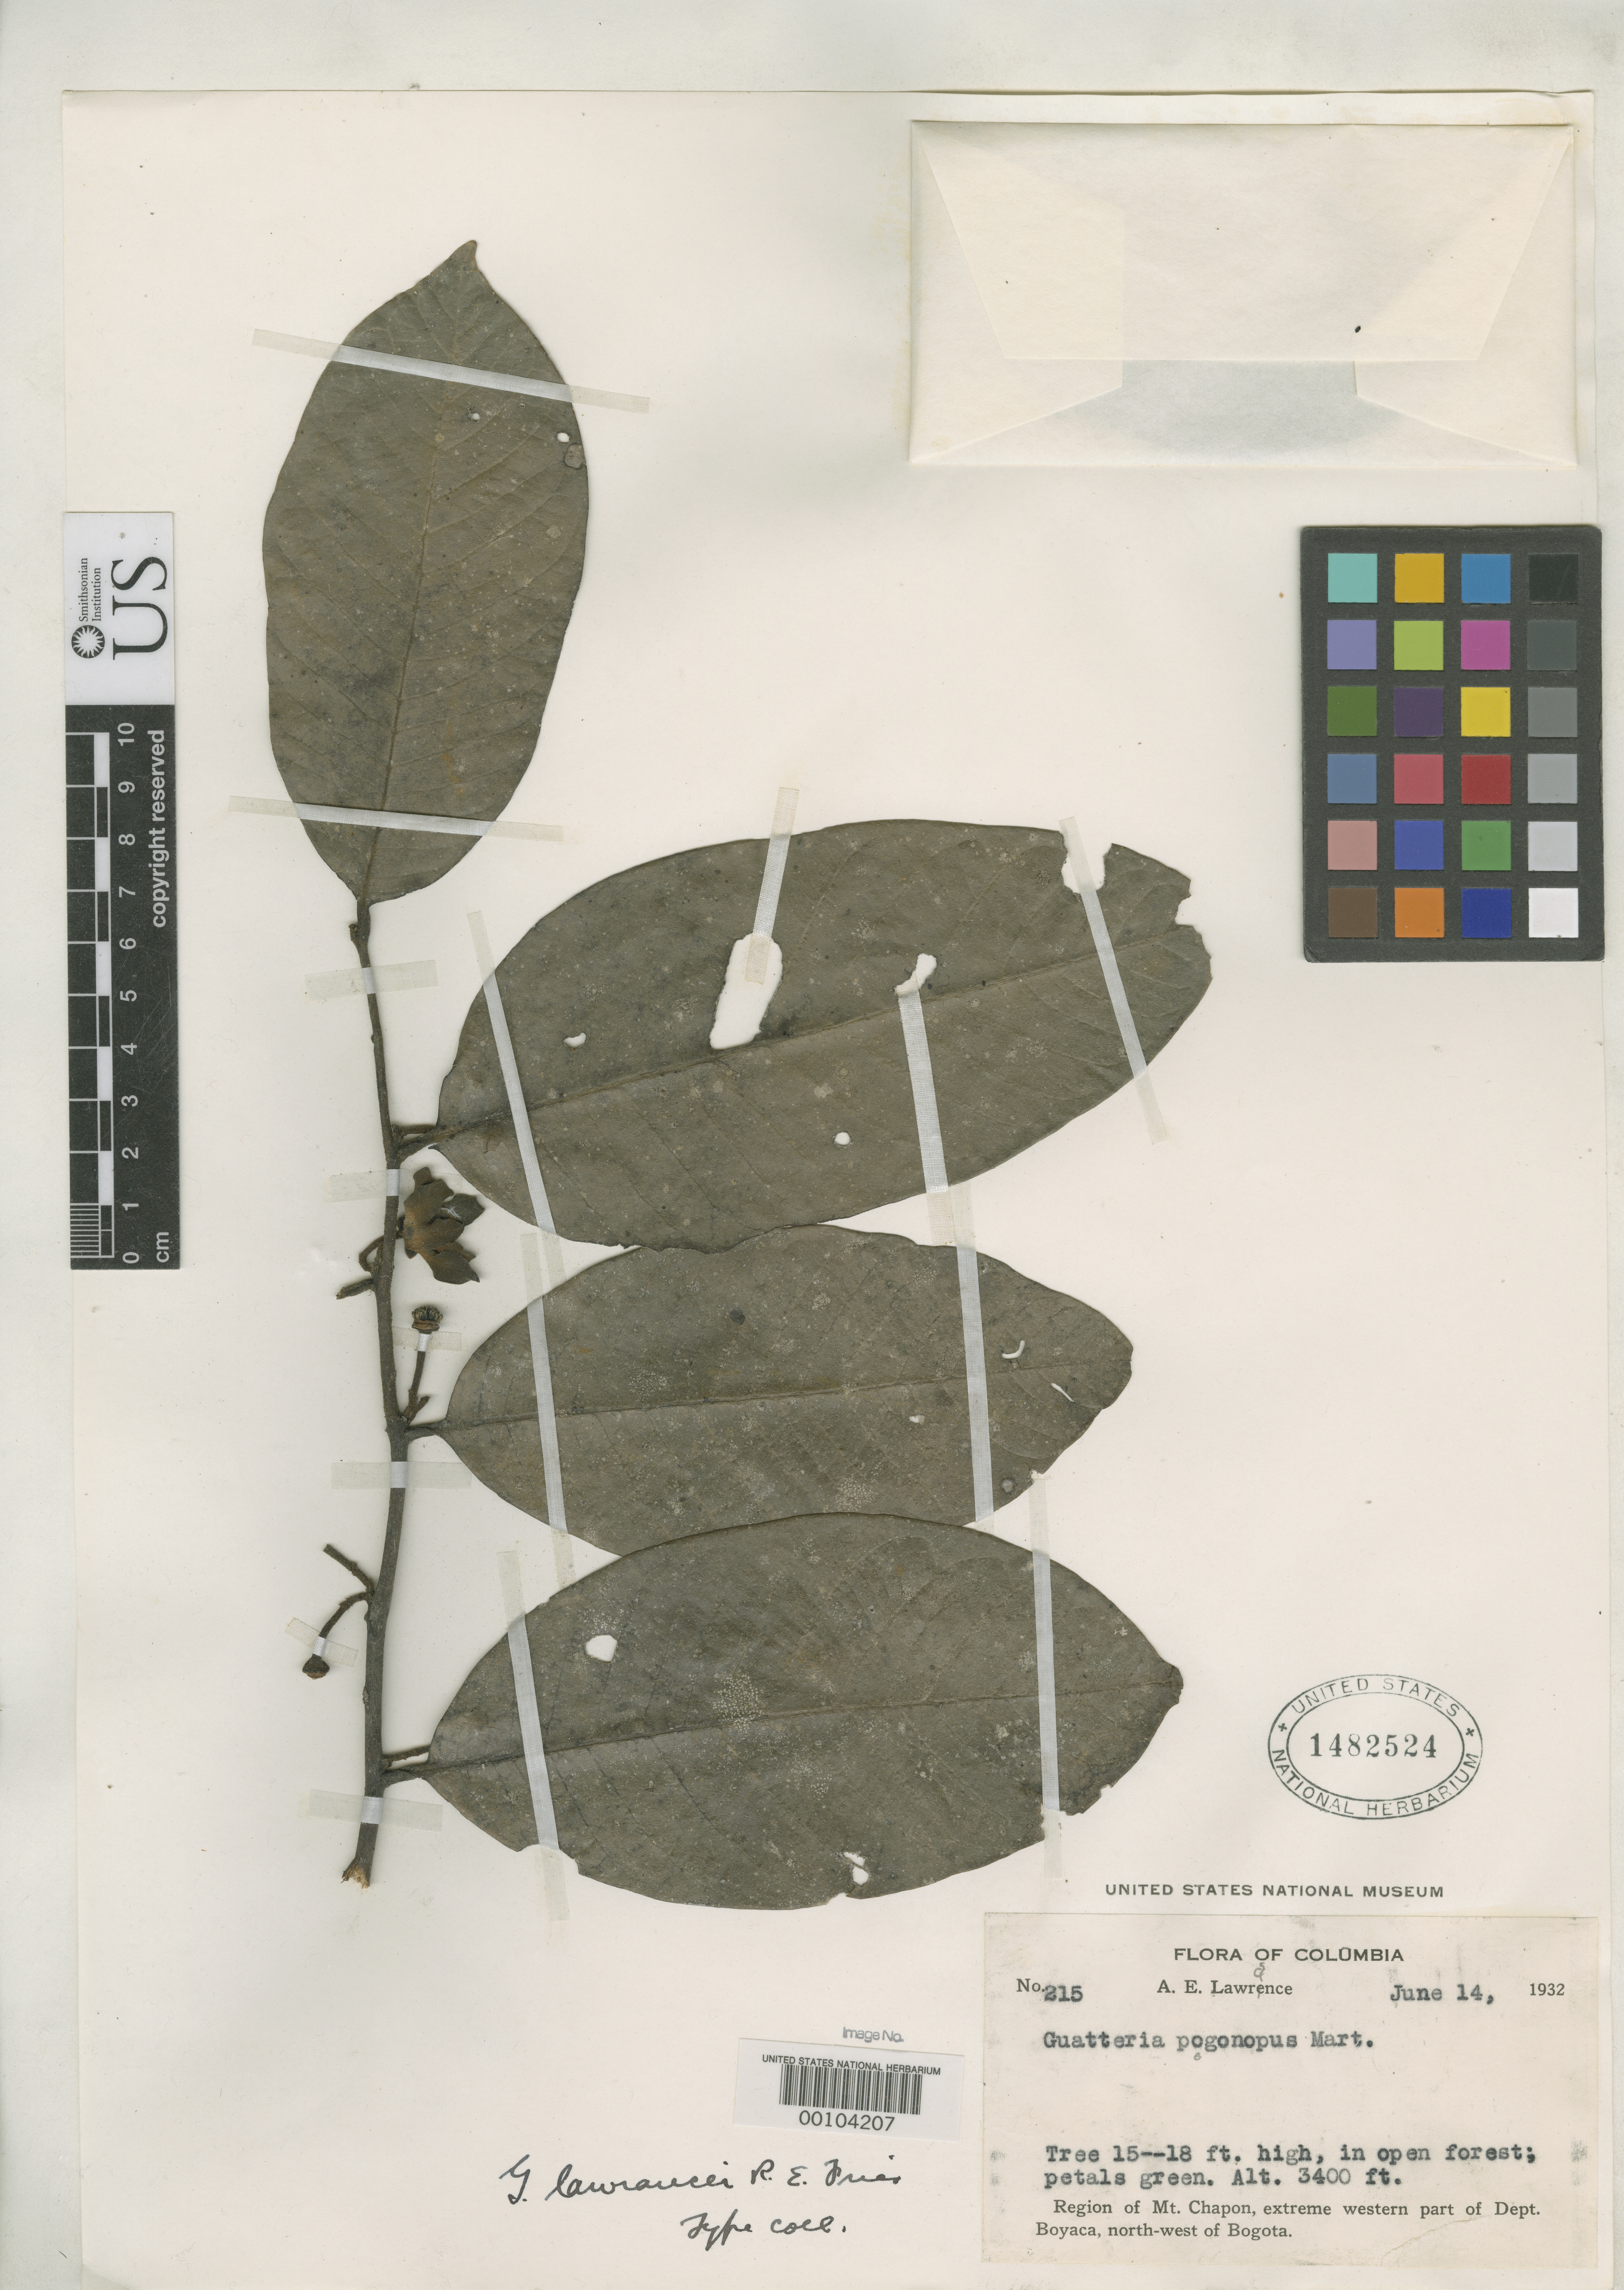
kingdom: Plantae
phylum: Tracheophyta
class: Magnoliopsida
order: Magnoliales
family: Annonaceae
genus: Guatteria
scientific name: Guatteria lawrancei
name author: R.E. Fr.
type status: Isotype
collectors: A. Lawrance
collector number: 215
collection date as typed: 14 Jun 1932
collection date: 1932-06-14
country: Colombia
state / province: Boyacá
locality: Region of Mt. Chapon, extreme western part of Boyaca, NW of Bogota.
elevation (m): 1036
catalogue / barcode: US 1482524